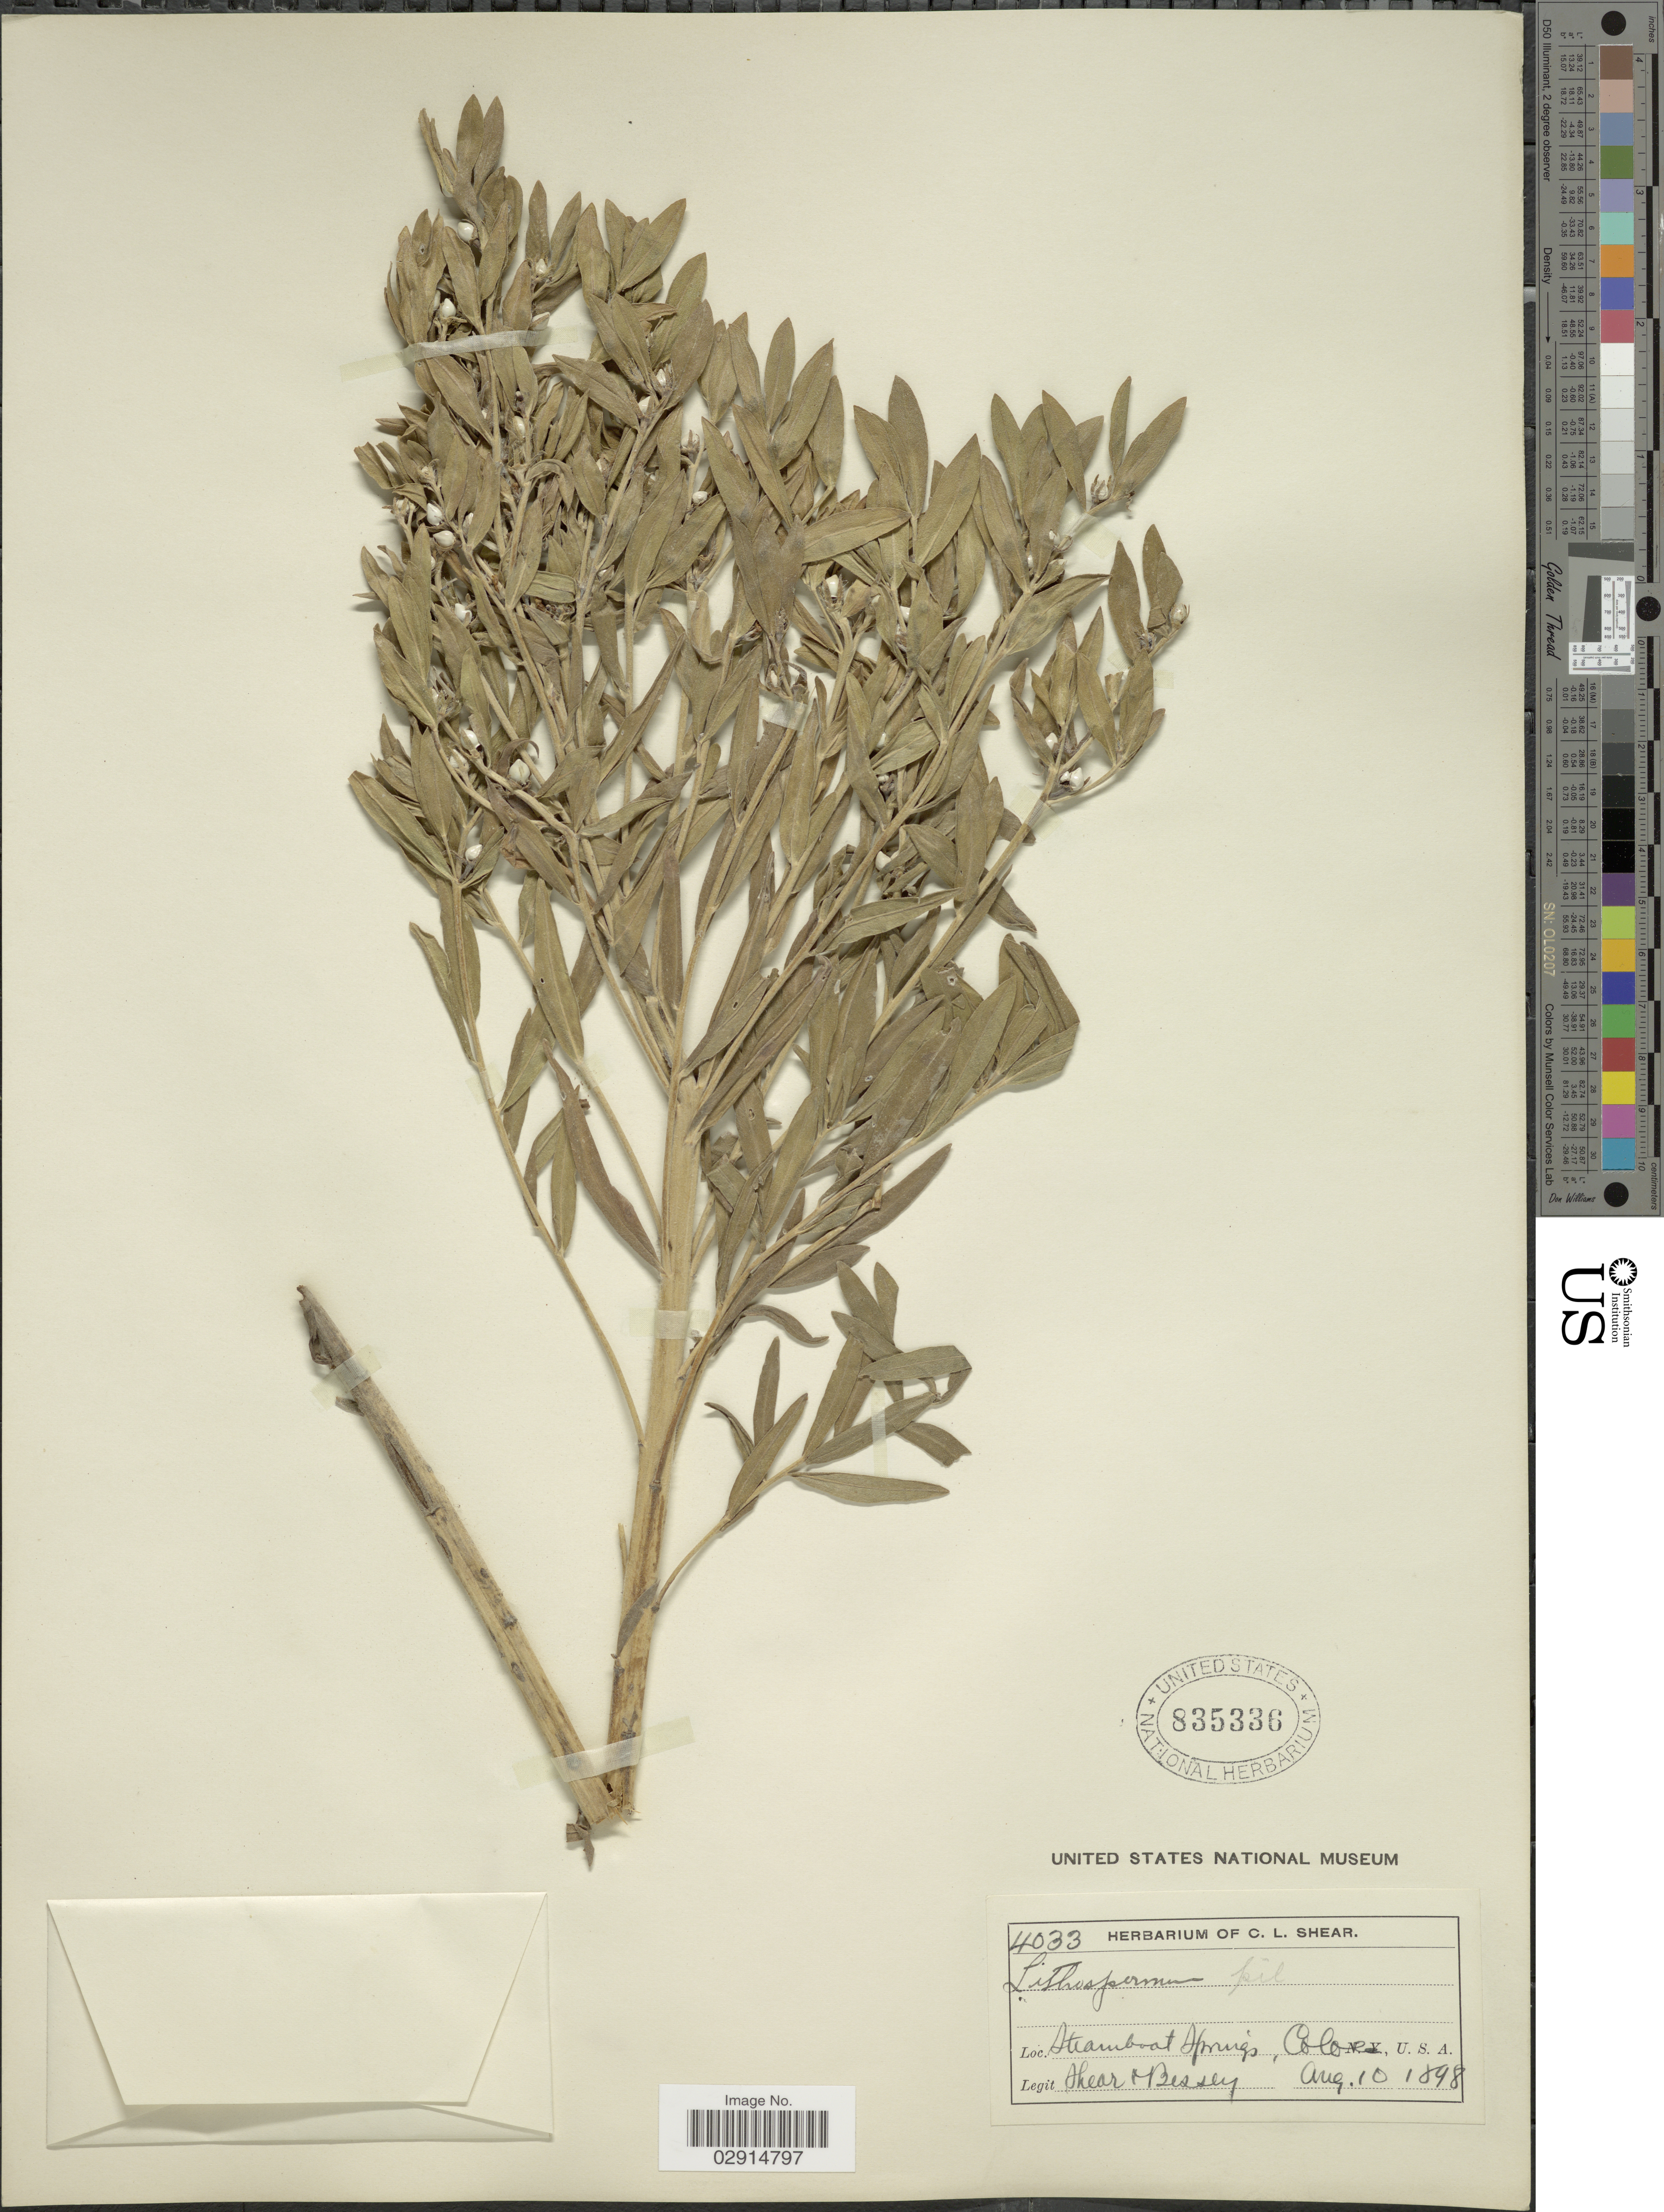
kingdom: Plantae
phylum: Tracheophyta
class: Magnoliopsida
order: Boraginales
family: Boraginaceae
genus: Lithospermum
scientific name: Lithospermum ruderale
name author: Douglas ex Lehm.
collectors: C. L. Shear & -. Bessey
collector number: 4033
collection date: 1898-08-10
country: United States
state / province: Colorado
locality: Steamboat Springs.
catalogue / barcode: US 835336